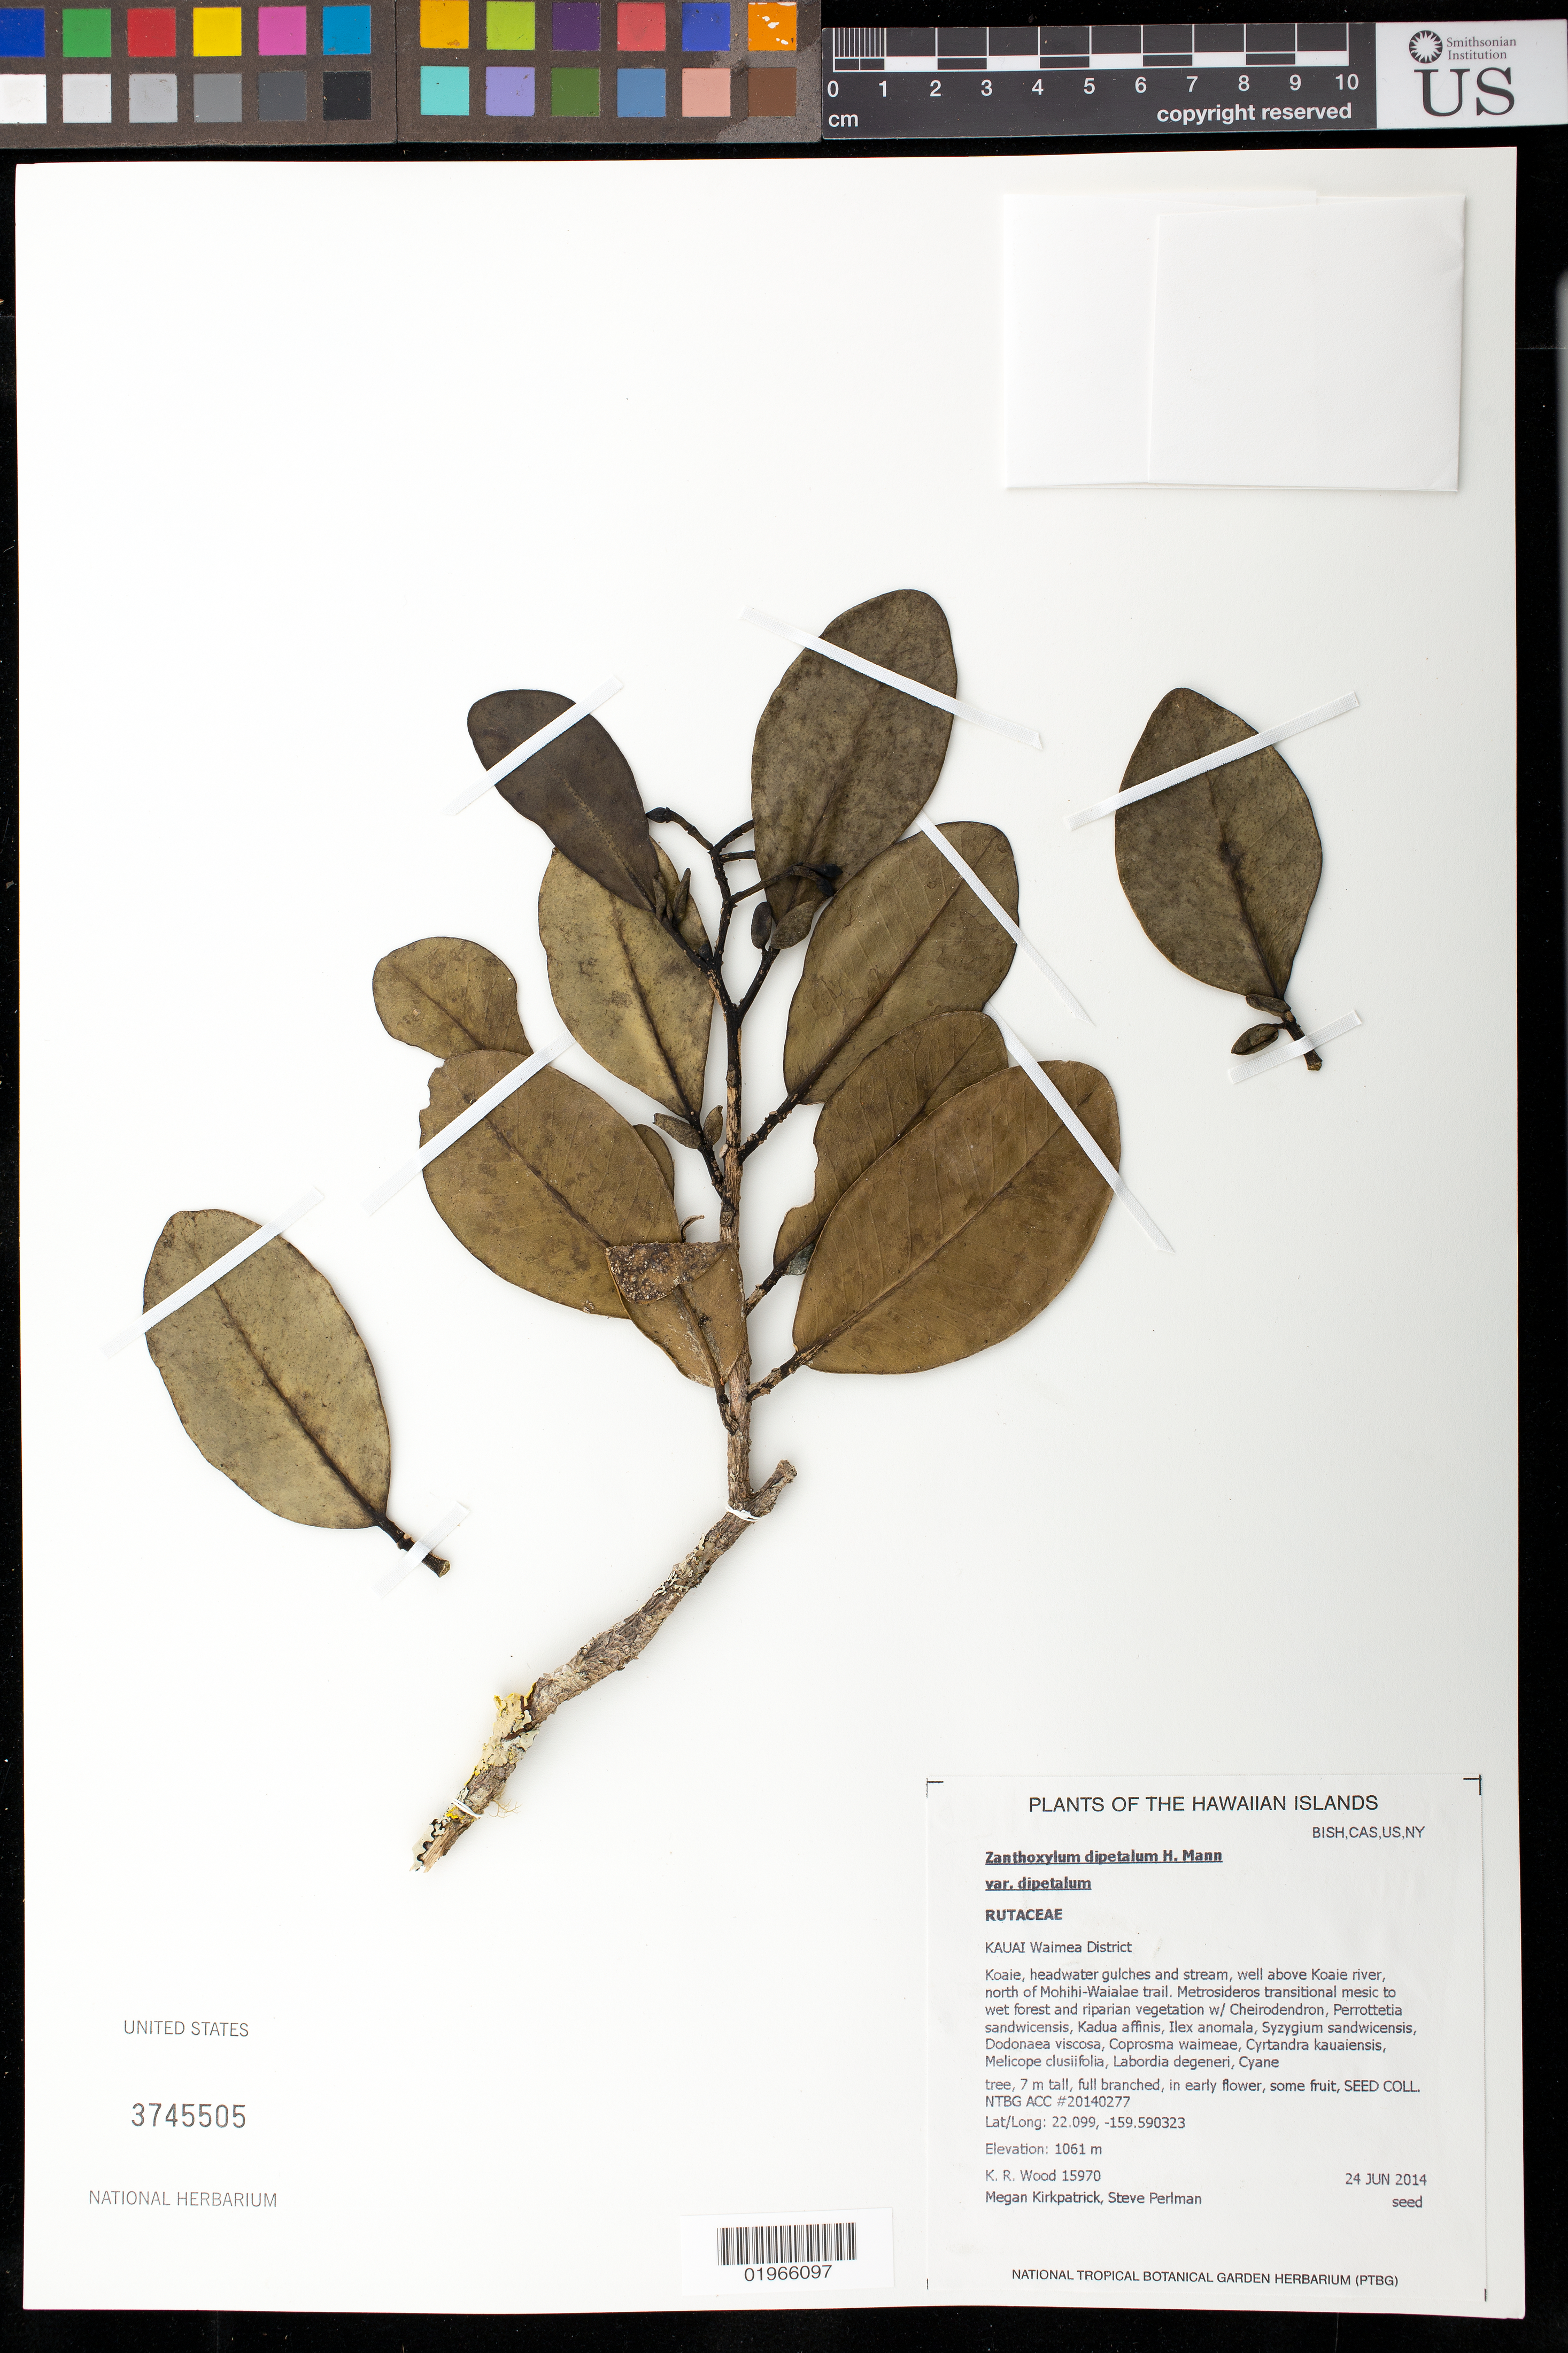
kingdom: Plantae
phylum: Tracheophyta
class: Magnoliopsida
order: Sapindales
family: Rutaceae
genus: Zanthoxylum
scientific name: Zanthoxylum dipetalum var. dipetalum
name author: H. Mann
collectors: K. R. Wood, M. Kirkpatrick & S. P. Perlman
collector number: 15970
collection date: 2014-06-24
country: United States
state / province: Hawaii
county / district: Kauai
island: Kaua'i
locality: Waimea District, Koaie, headwater gulches and stream, well above Koaie river, north of Mohihi-Waialae trail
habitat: Transitional mesic to wet forest and riparian vegetation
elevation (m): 1061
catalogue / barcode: US 3745505